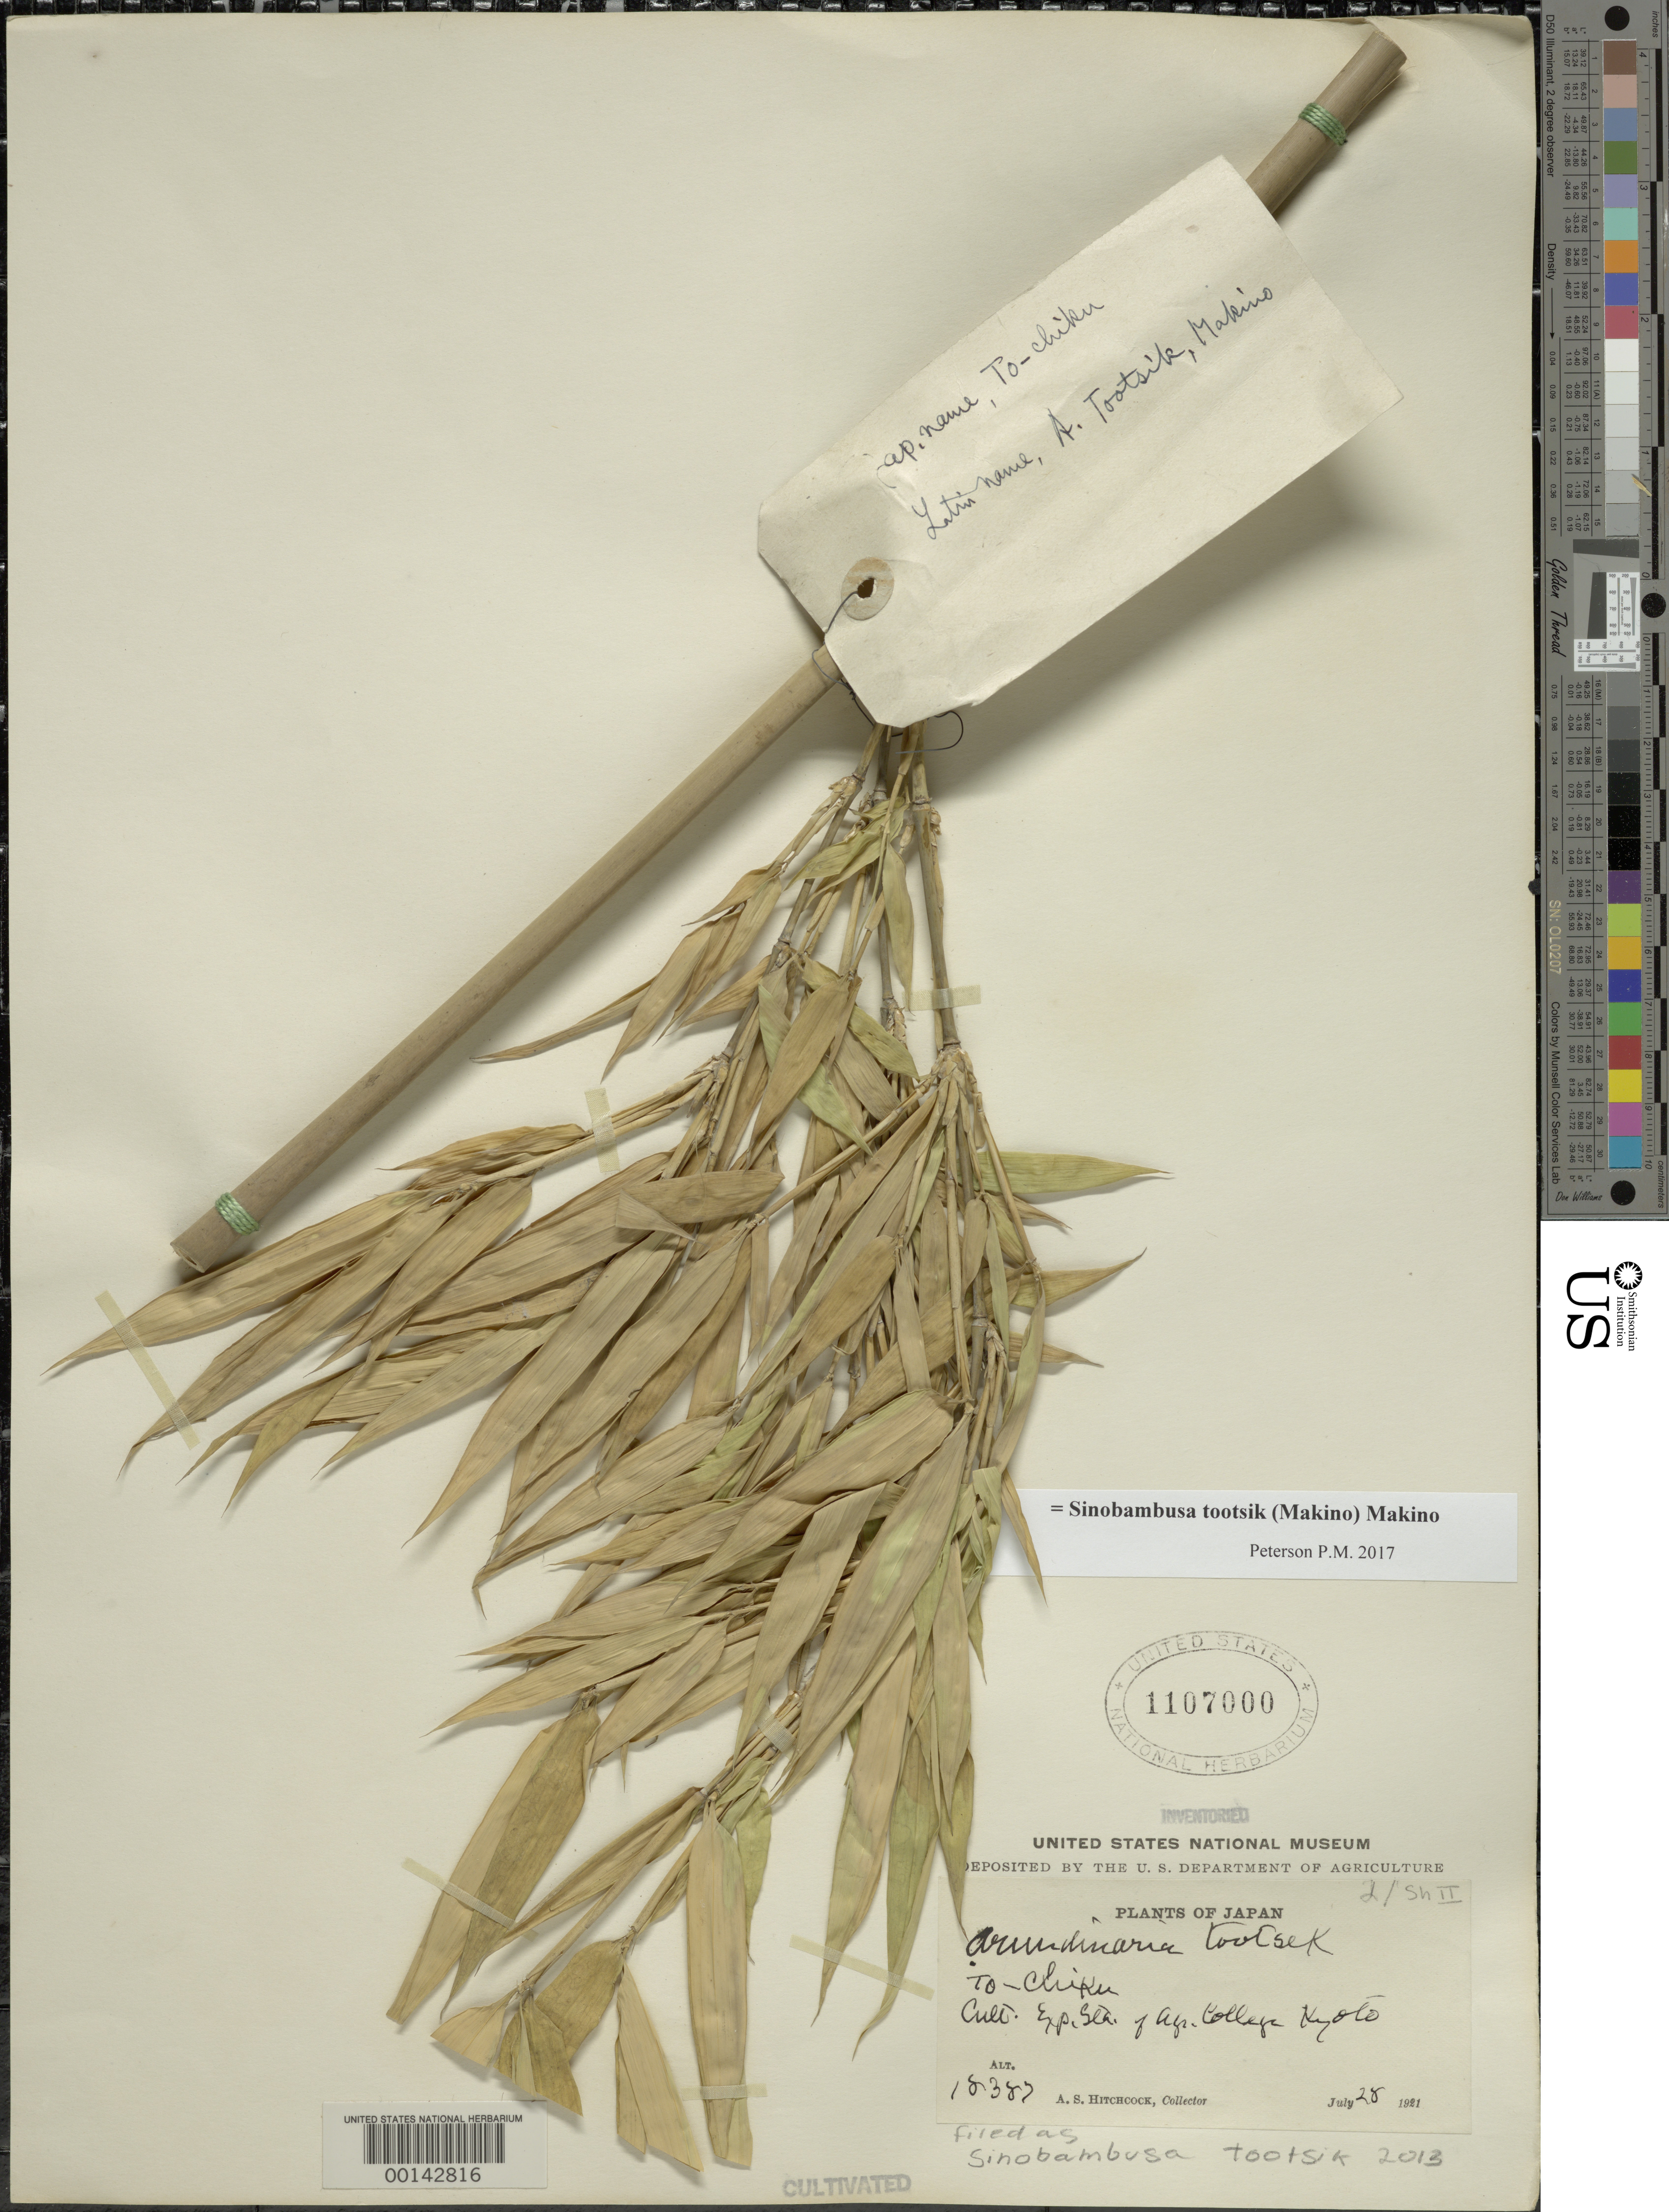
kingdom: Plantae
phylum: Tracheophyta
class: Liliopsida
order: Poales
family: Poaceae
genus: Sinobambusa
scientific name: Sinobambusa tootsik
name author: Makino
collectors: A. S. Hitchcock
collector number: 18387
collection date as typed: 28 Jul 1921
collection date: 1921-07-28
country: Japan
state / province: Kyoto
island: Honshu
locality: Agric. college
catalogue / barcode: US 1107000